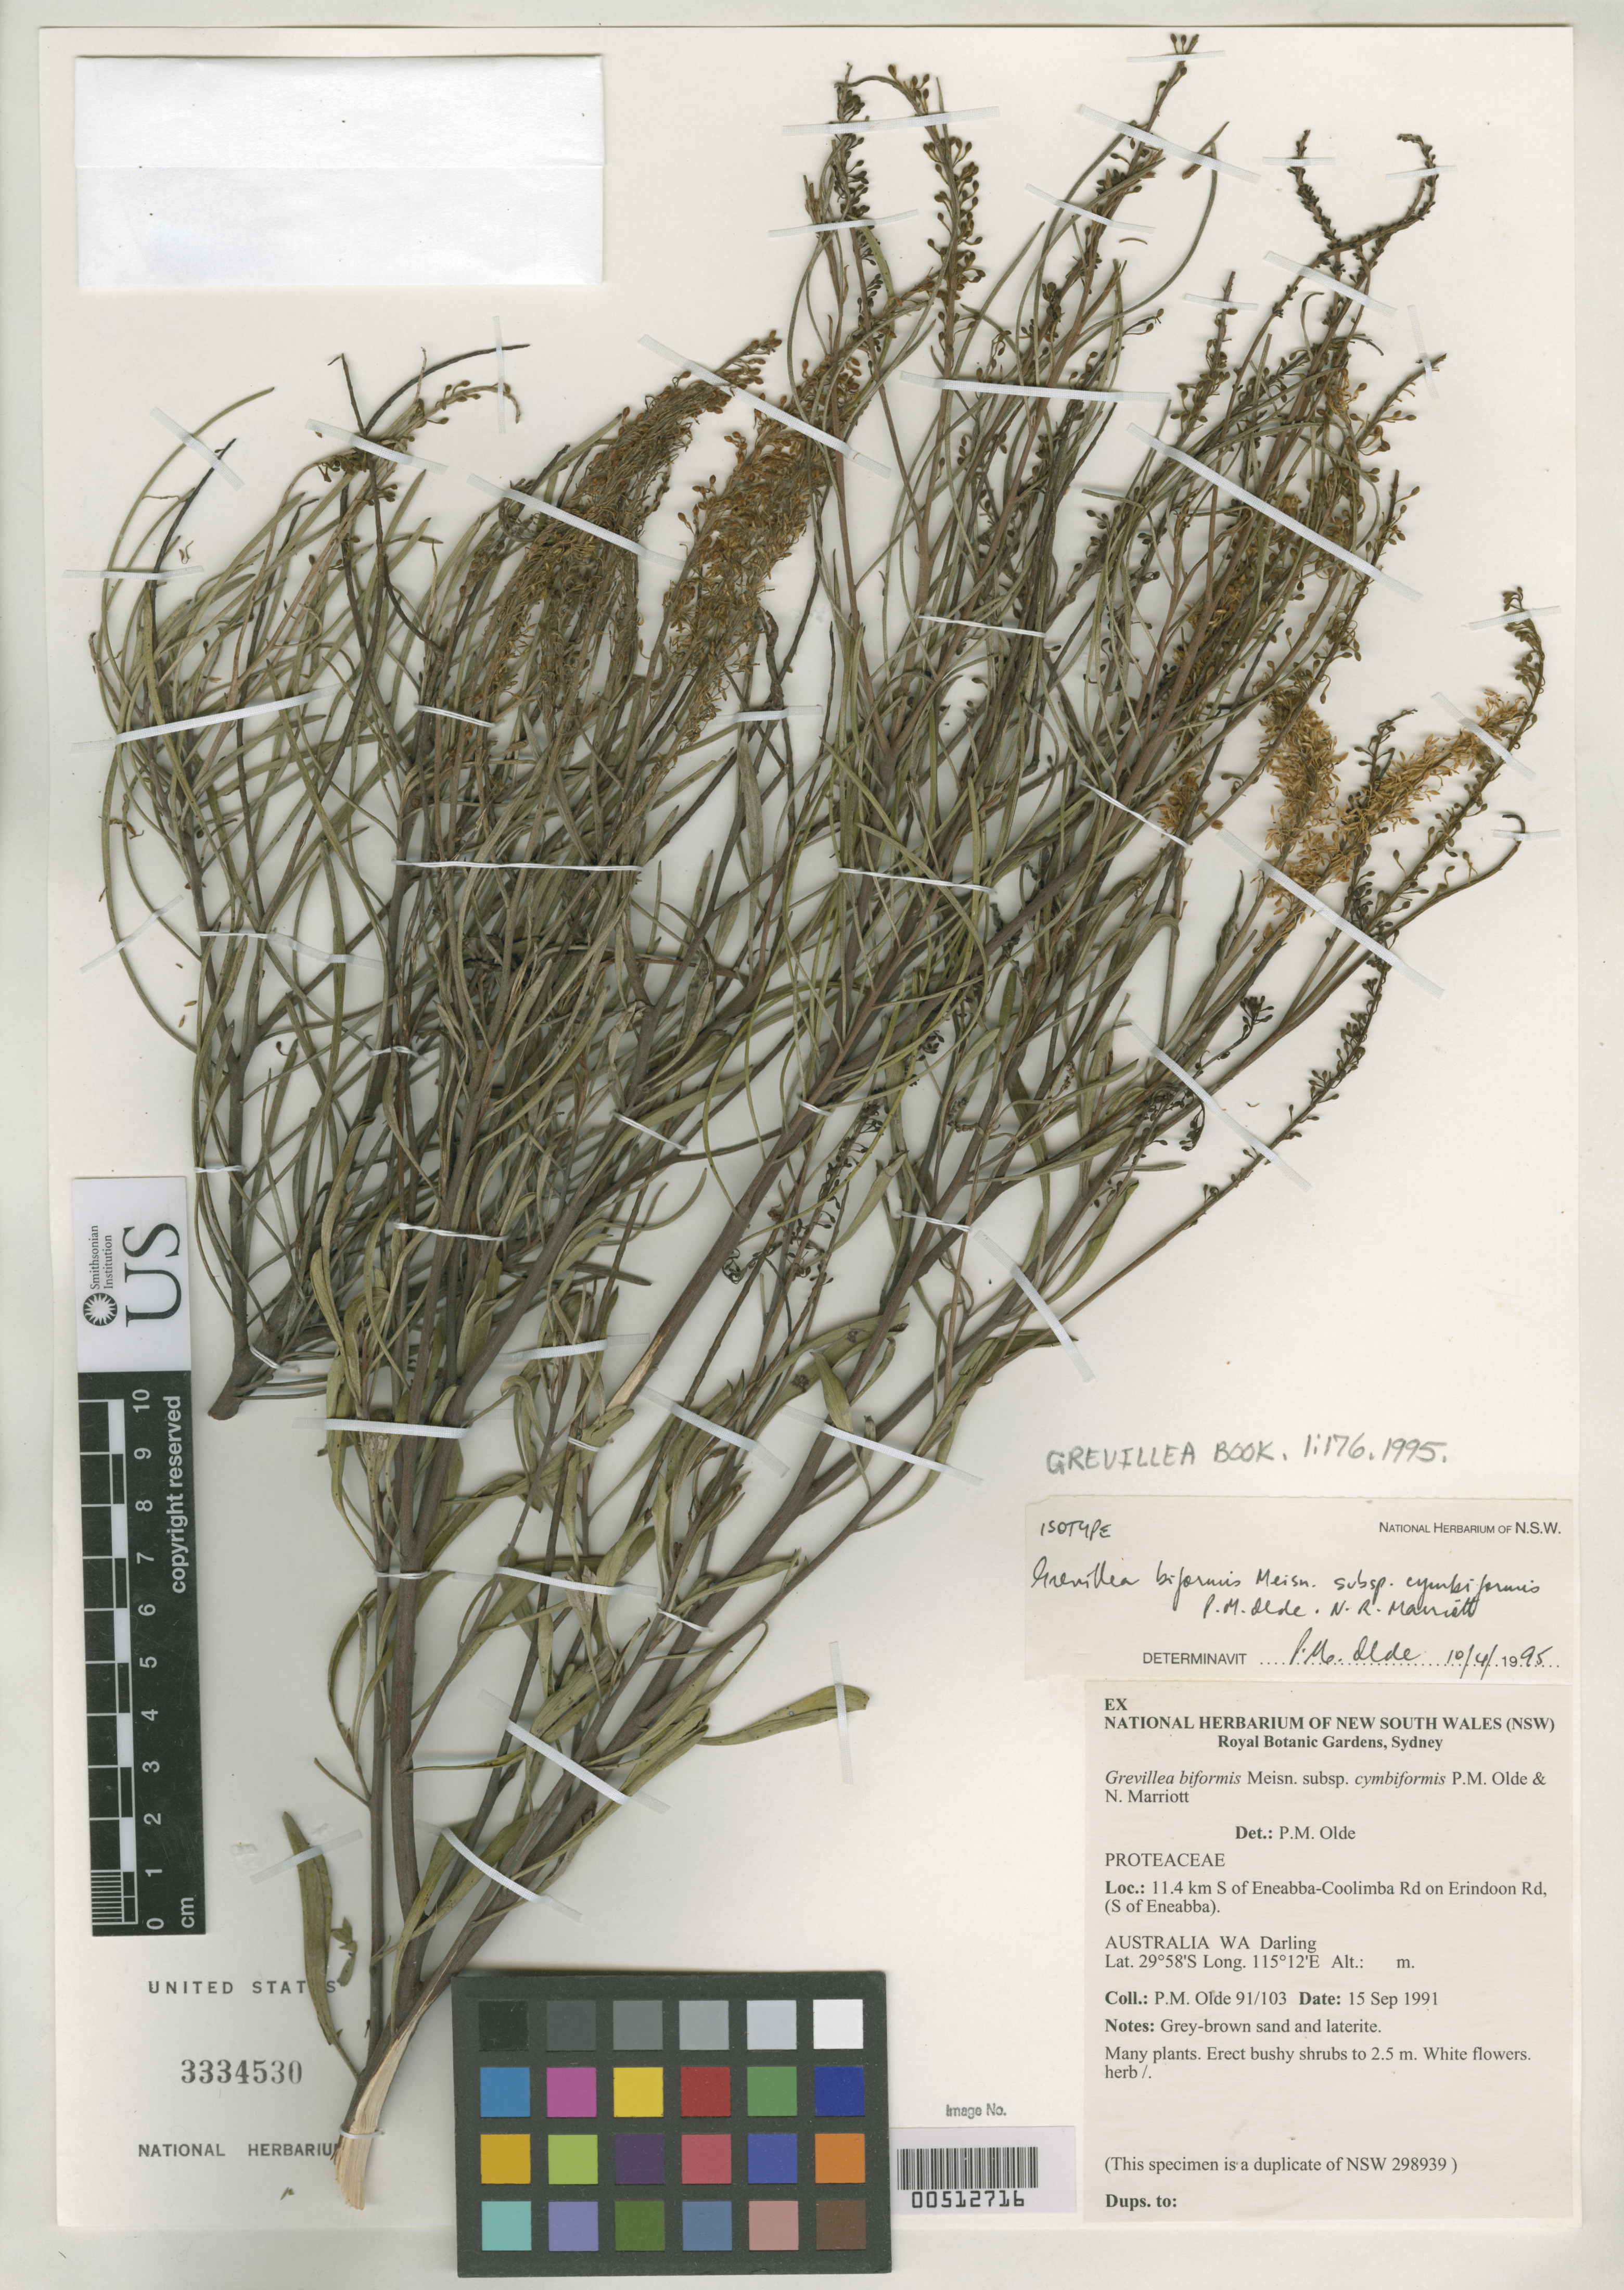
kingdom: Plantae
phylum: Tracheophyta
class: Magnoliopsida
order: Proteales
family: Proteaceae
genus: Grevillea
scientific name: Grevillea biformis subsp. cymbiformis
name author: Olde & Marriott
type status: Isotype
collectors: P. Olde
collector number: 91/103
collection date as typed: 15 Sep 1991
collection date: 1991-09-15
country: Australia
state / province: Western Australia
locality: Darling, 11.4 km S of Eneabba - Coolimba rd on Erindoon rd (S of Eneabba).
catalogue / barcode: US 3334530